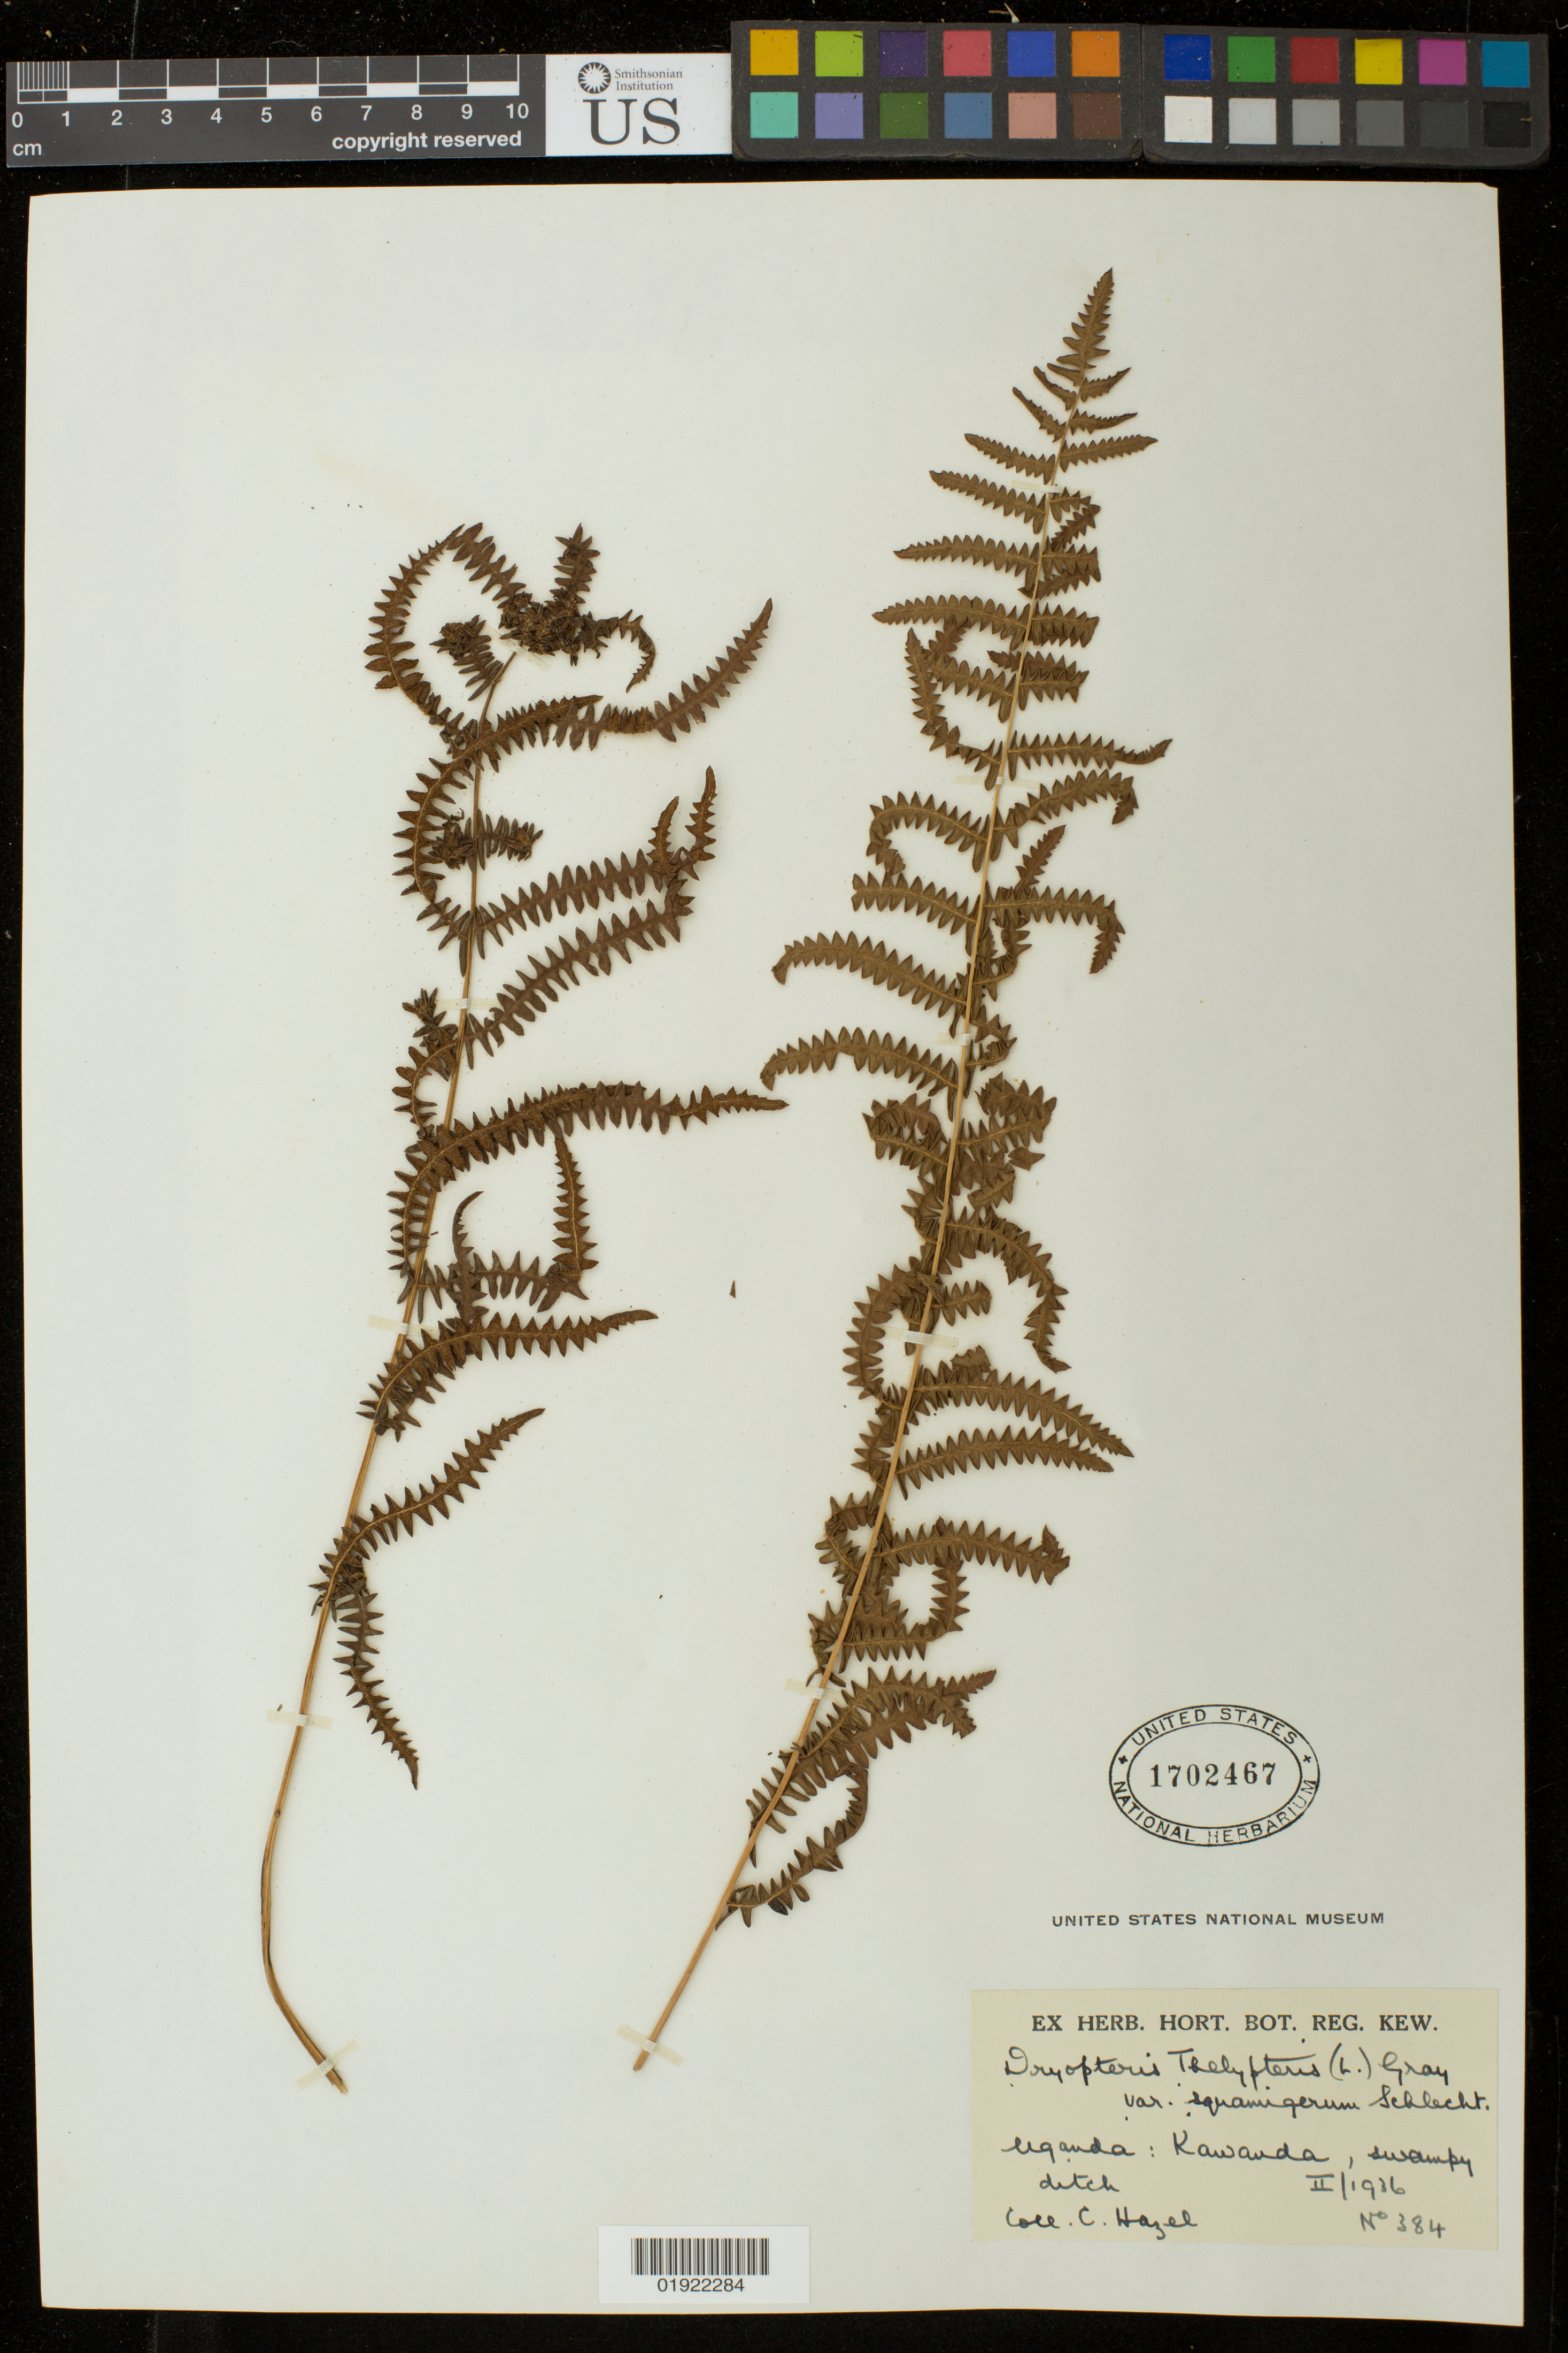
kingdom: Plantae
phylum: Tracheophyta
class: Polypodiopsida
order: Polypodiales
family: Thelypteridaceae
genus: Thelypteris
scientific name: Thelypteris confluens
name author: (Thunb.) C.V. Morton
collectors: C. Hazel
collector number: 384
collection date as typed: II/1936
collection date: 1936-02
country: Uganda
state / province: Central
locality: Kawanda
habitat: swampy ditch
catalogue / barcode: US 1702467